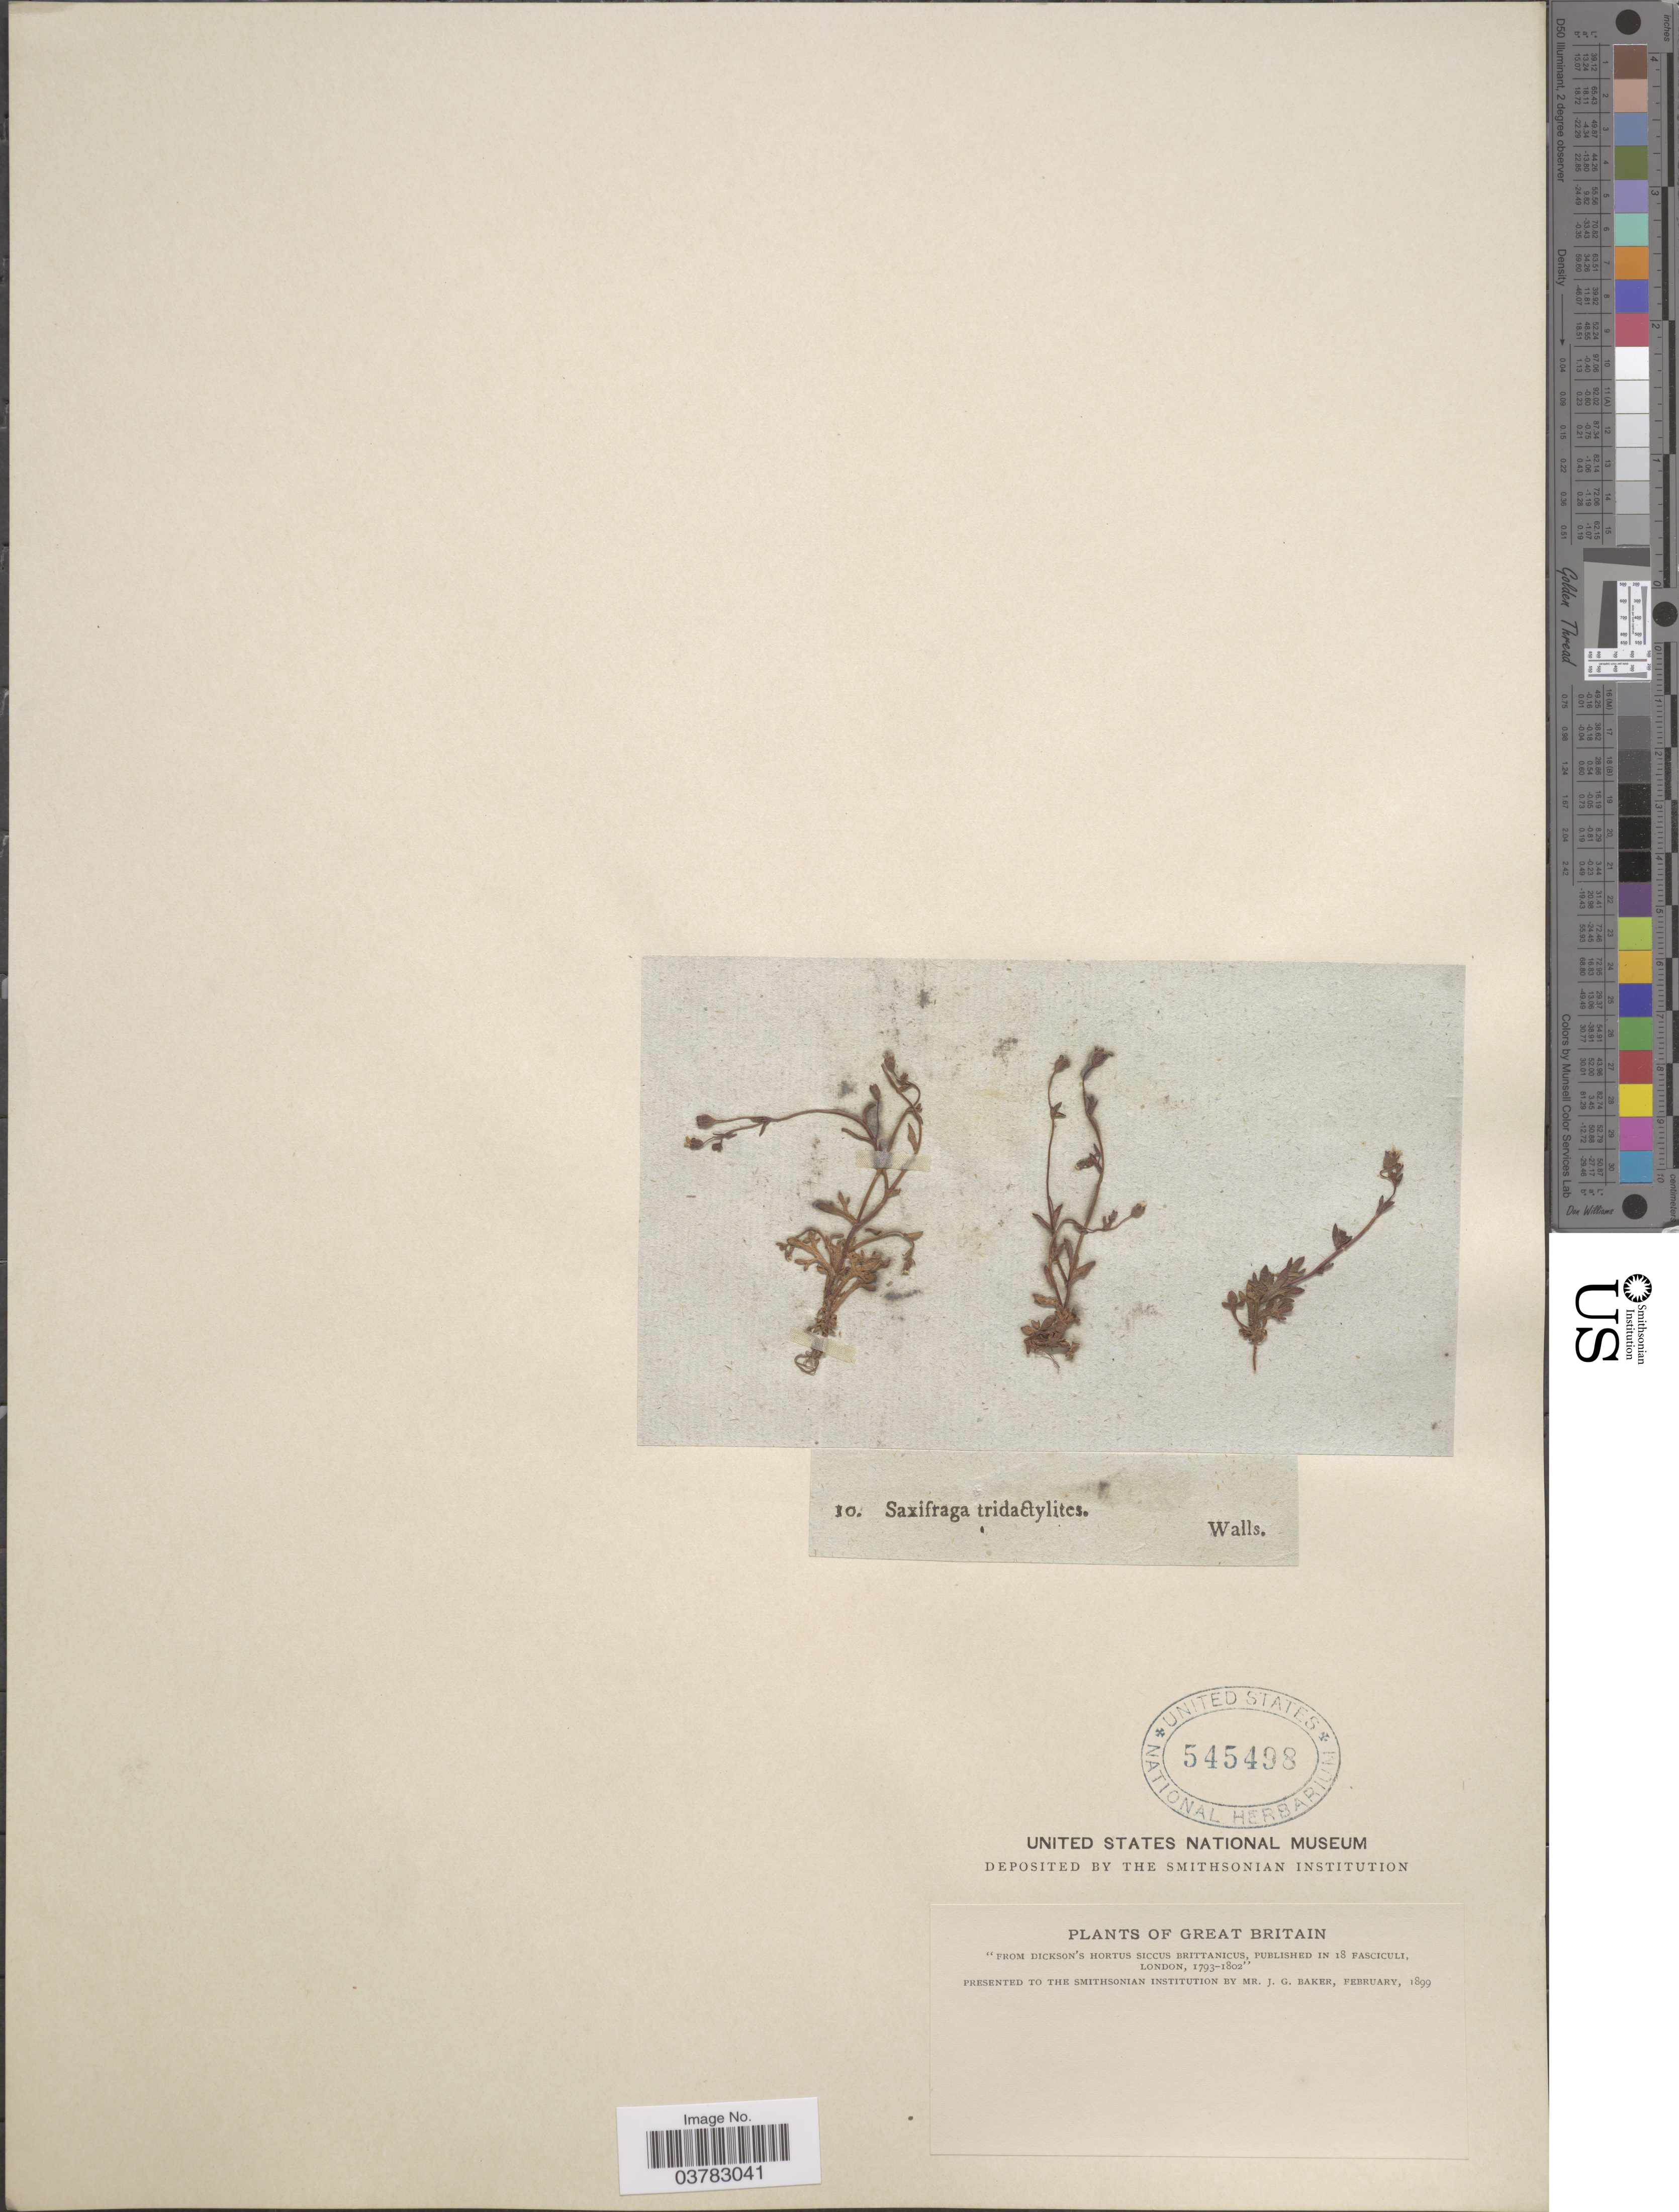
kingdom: Plantae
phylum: Tracheophyta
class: Magnoliopsida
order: Saxifragales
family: Saxifragaceae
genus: Saxifraga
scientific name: Saxifraga tridactylites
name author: L.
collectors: -. Walls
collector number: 10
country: United Kingdom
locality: Great Britai.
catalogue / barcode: US 545498